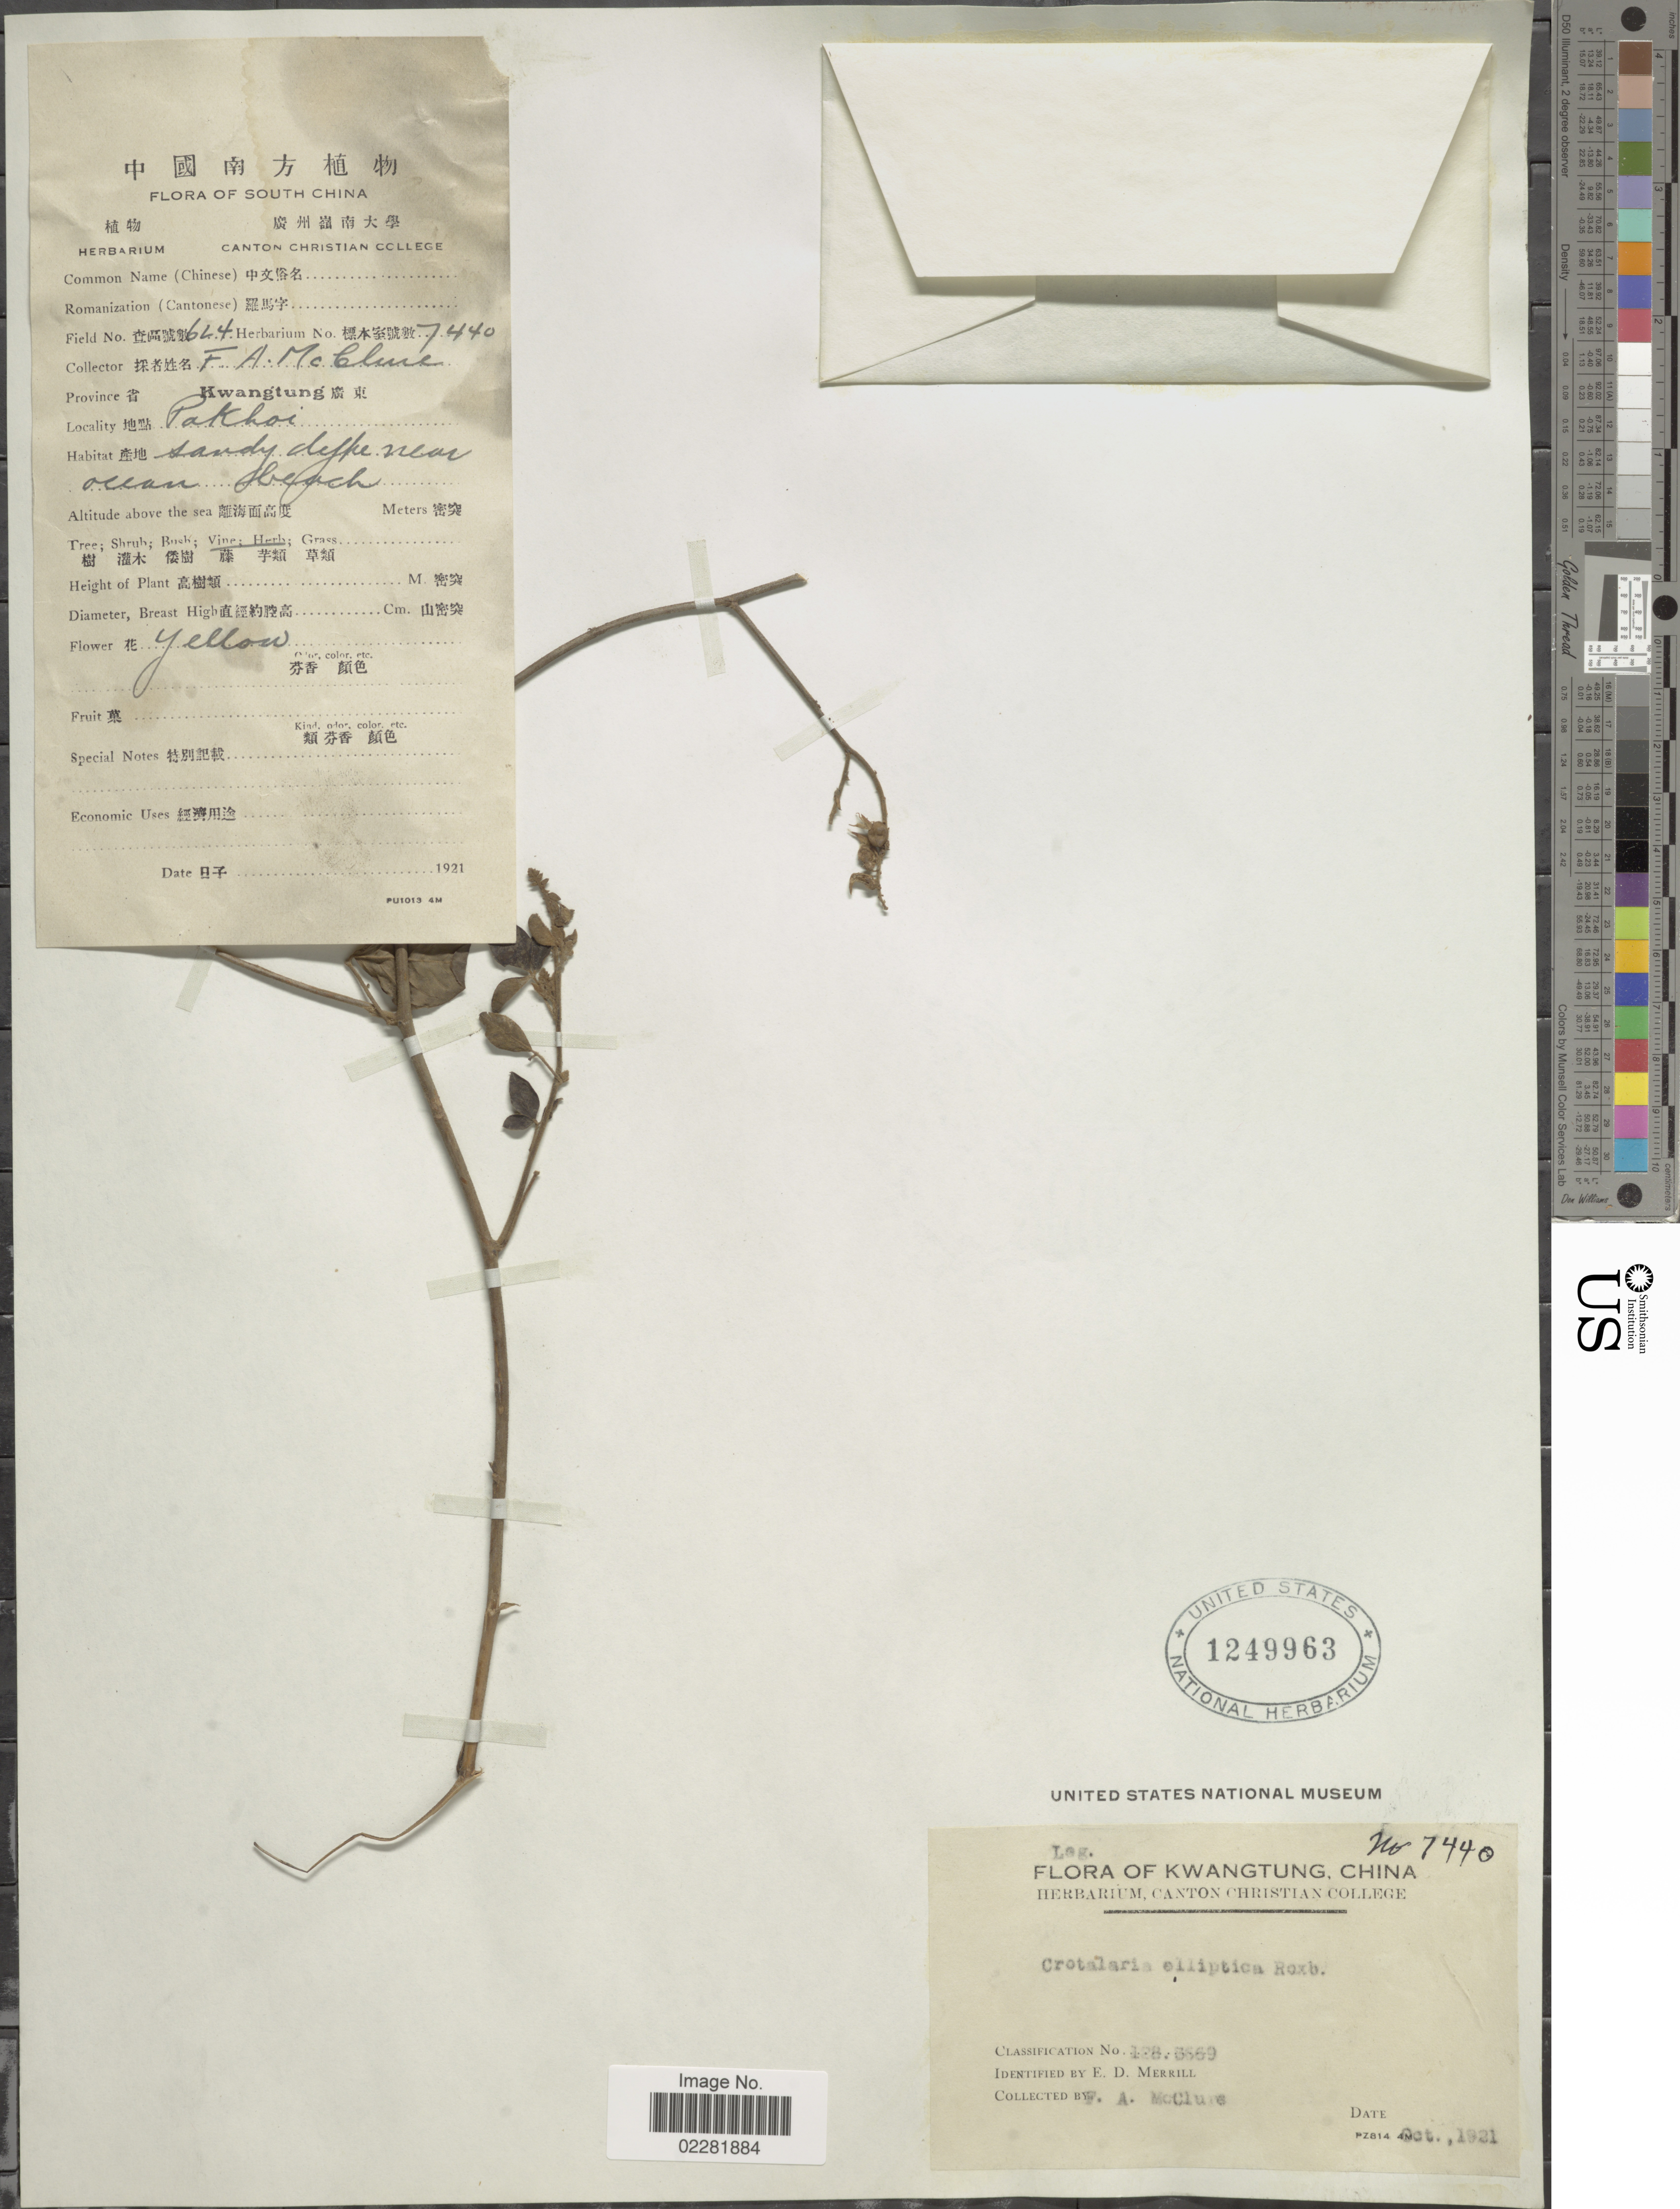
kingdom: Plantae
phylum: Tracheophyta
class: Magnoliopsida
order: Fabales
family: Fabaceae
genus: Crotalaria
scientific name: Crotalaria elliptica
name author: Roxb.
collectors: F. A. McClure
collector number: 624/7440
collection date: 1921-10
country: China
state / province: Guangdong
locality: Pakhoi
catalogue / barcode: US 1249963